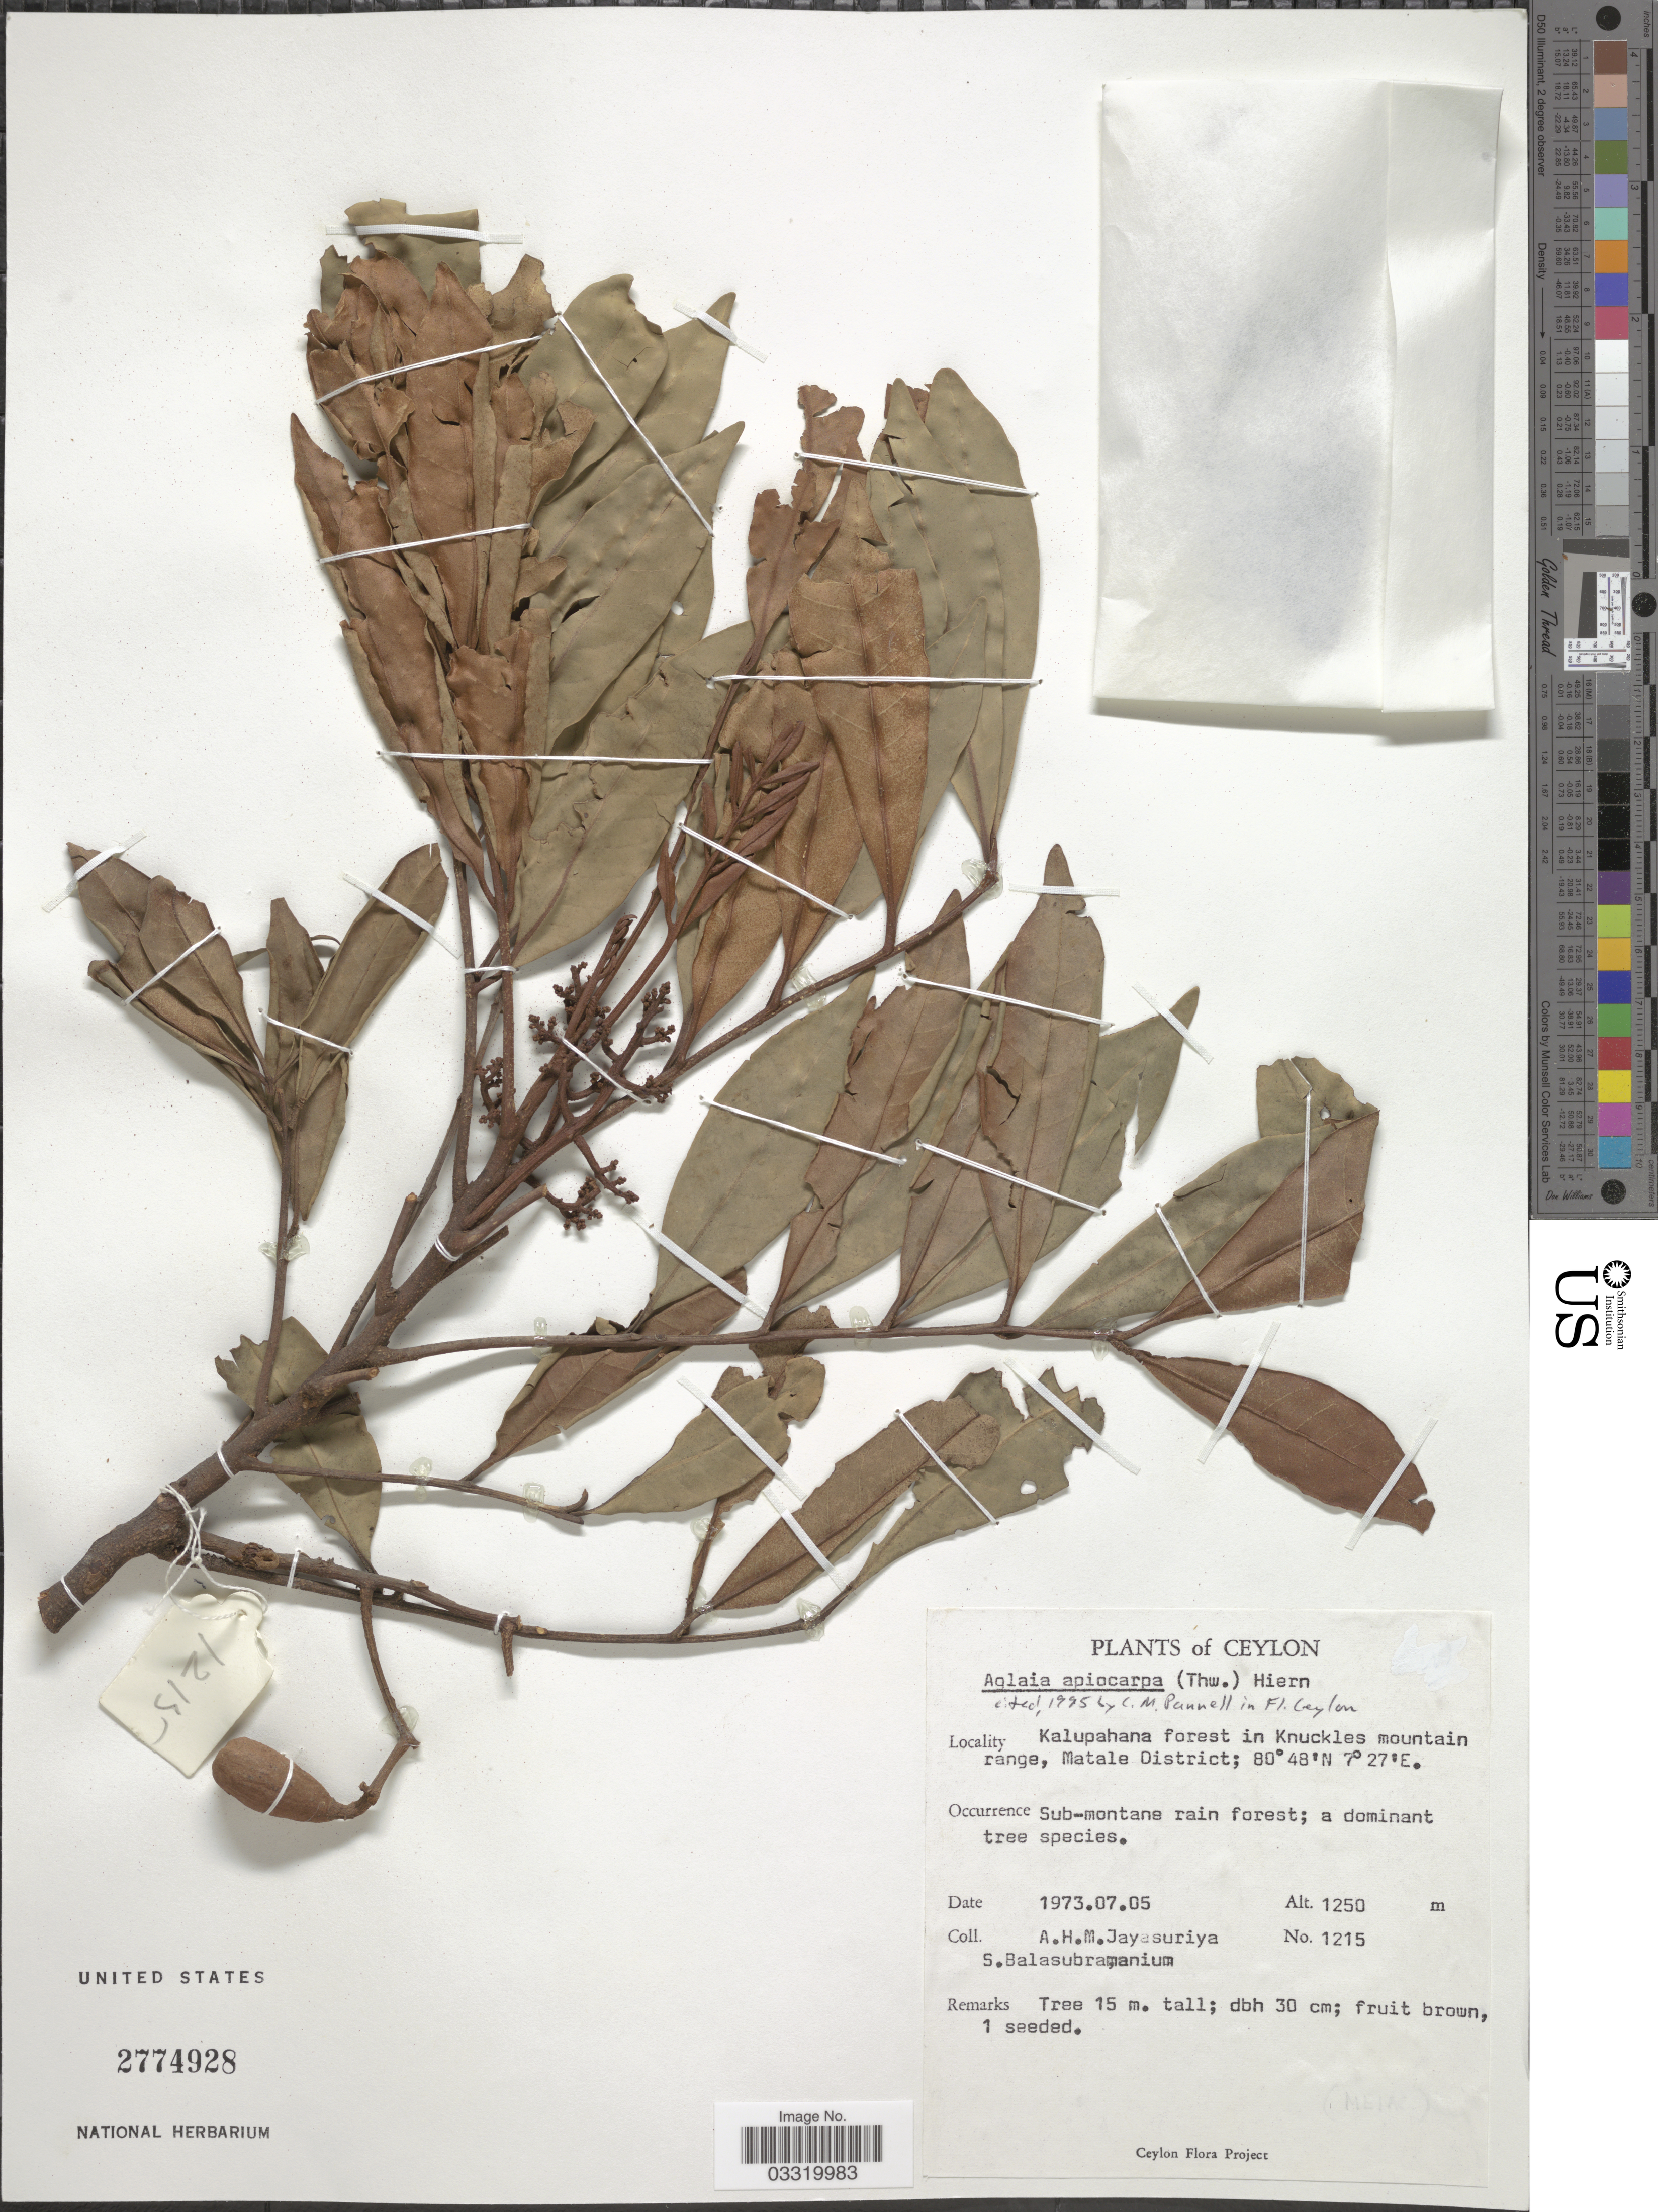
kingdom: Plantae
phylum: Tracheophyta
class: Magnoliopsida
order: Sapindales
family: Meliaceae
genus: Aglaia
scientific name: Aglaia apiocarpa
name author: Hiern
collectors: A. H. Jayasuriya & S. Balasubramanium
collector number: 1215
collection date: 1973-07-05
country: Sri Lanka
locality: Ceylon. Kalupahana forest in Knuckles mountain range, Matale District.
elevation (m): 1250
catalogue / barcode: US 2774928